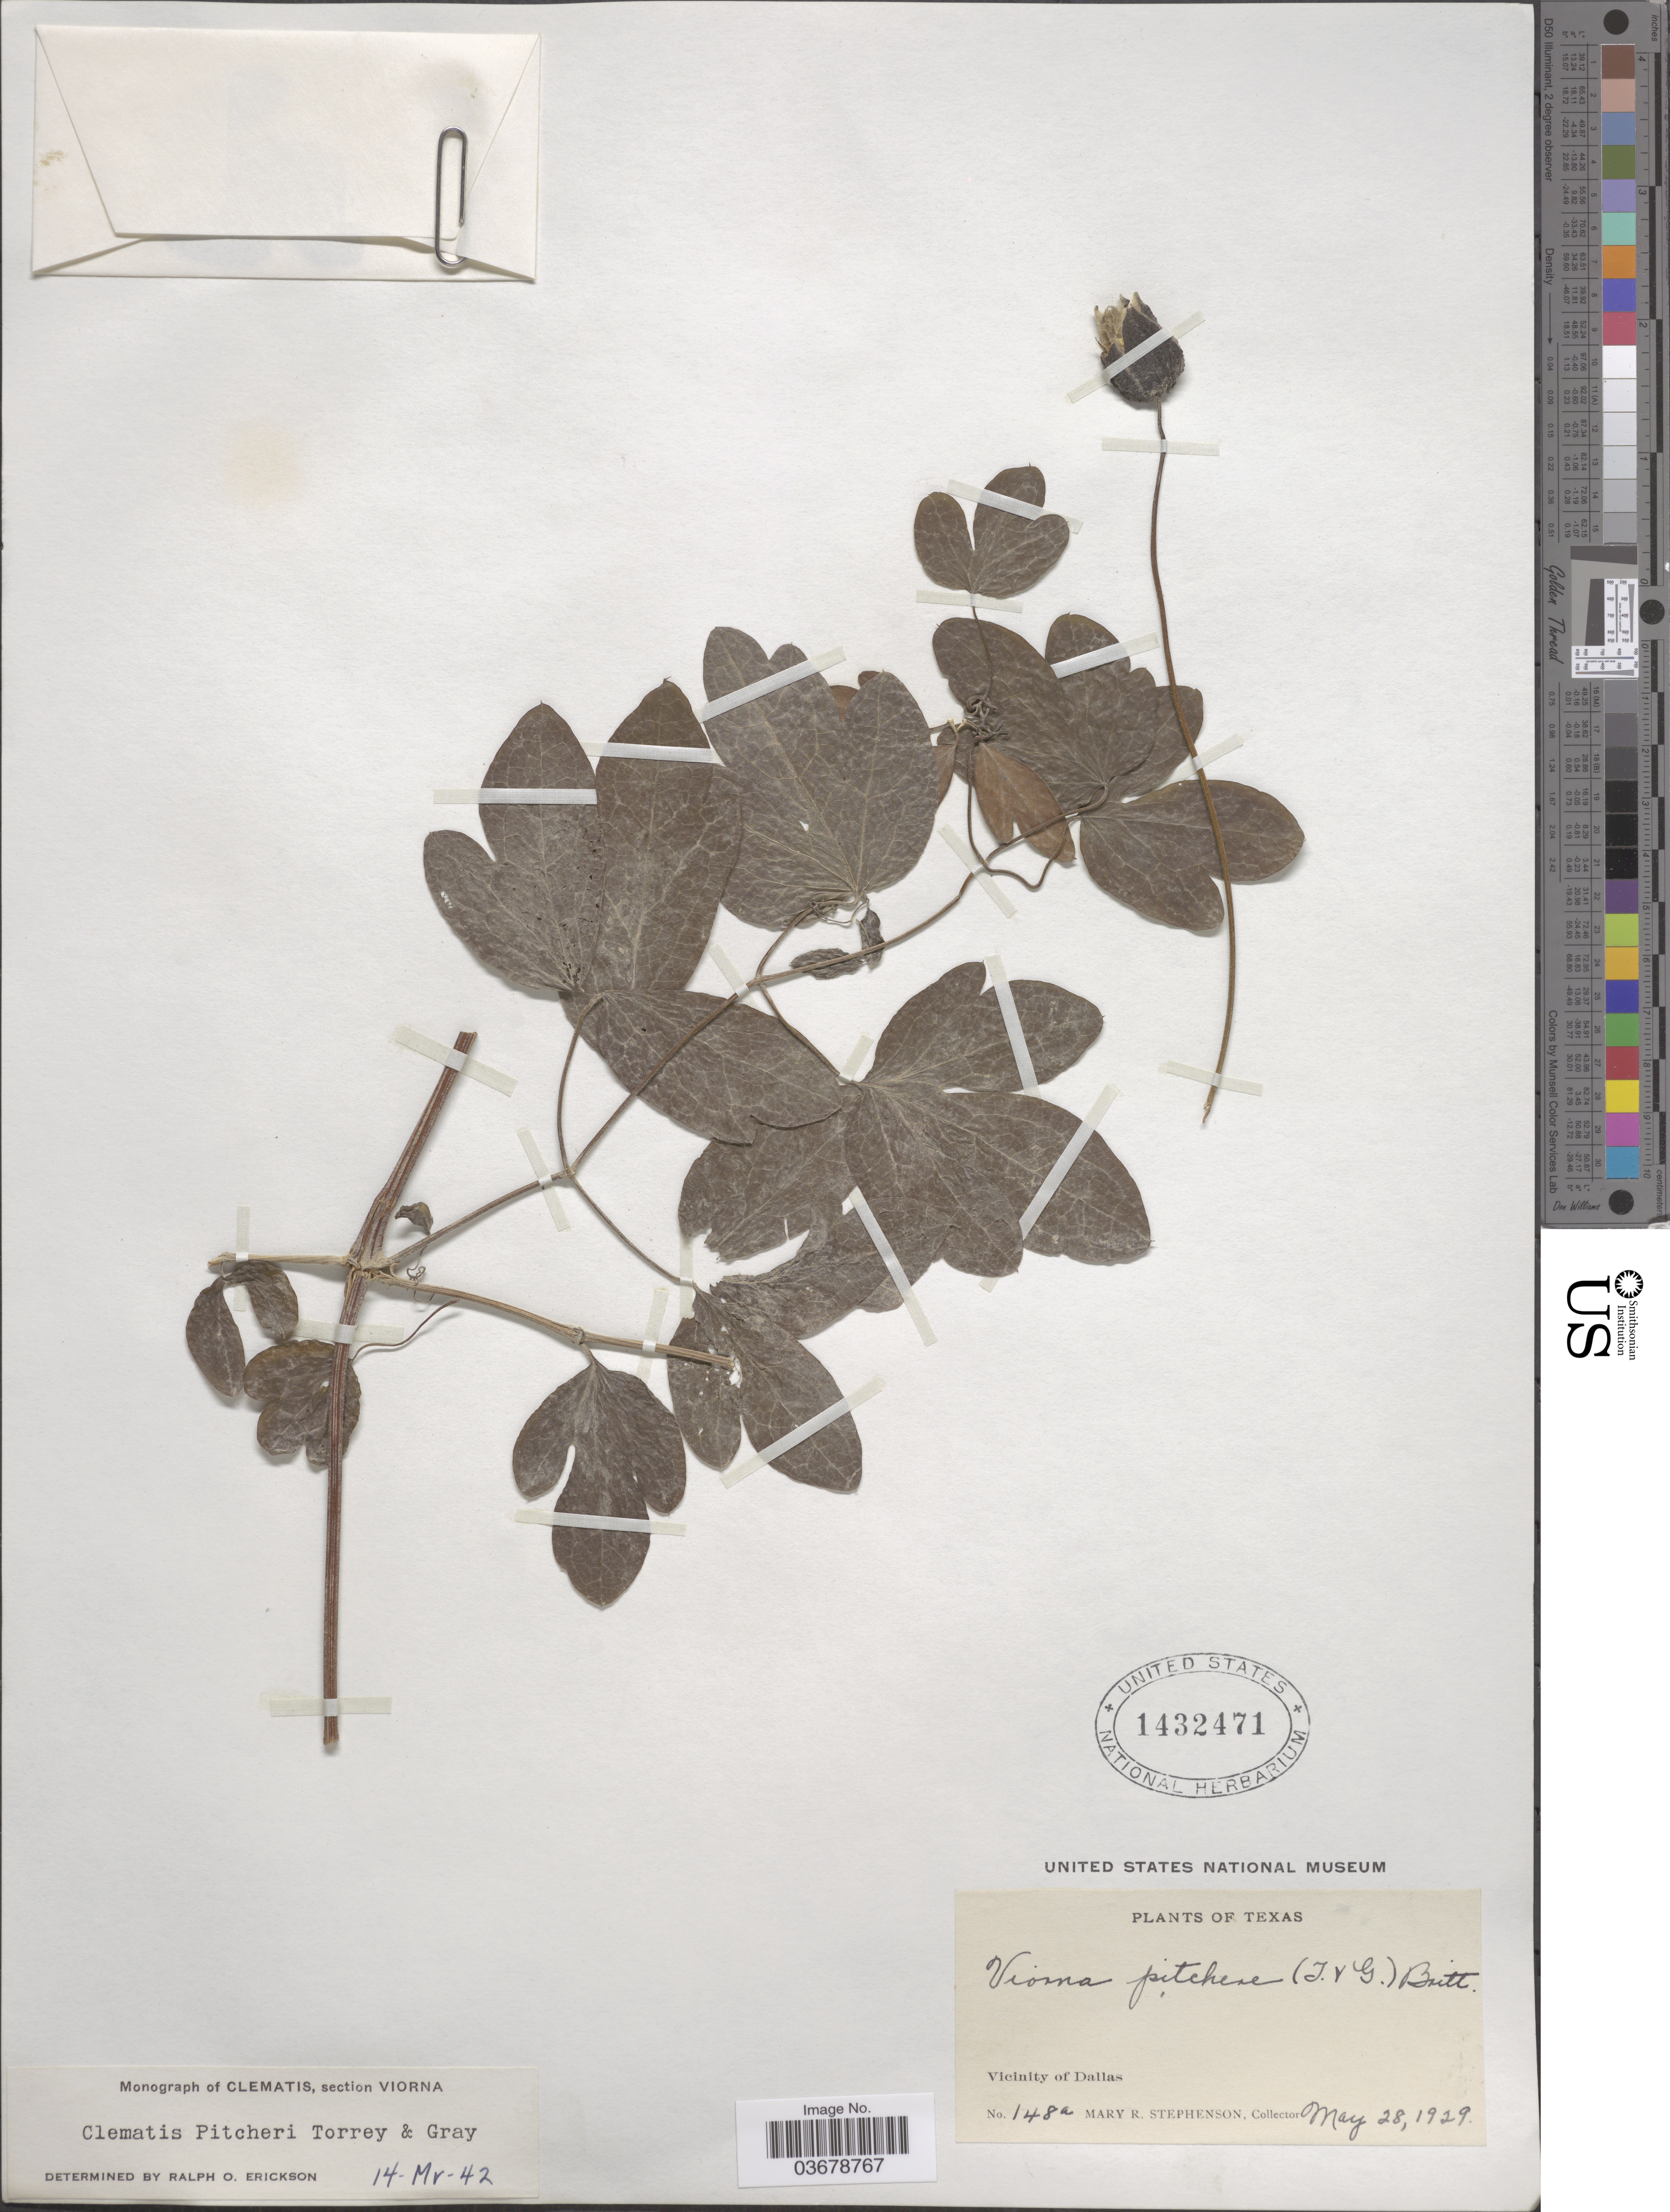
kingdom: Plantae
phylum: Tracheophyta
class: Magnoliopsida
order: Ranunculales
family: Ranunculaceae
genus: Clematis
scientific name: Clematis viorna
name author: L.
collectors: M. Stephenson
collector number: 148a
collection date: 1929-05-28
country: United States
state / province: Texas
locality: Vicinity of Dallas.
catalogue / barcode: US 1432471